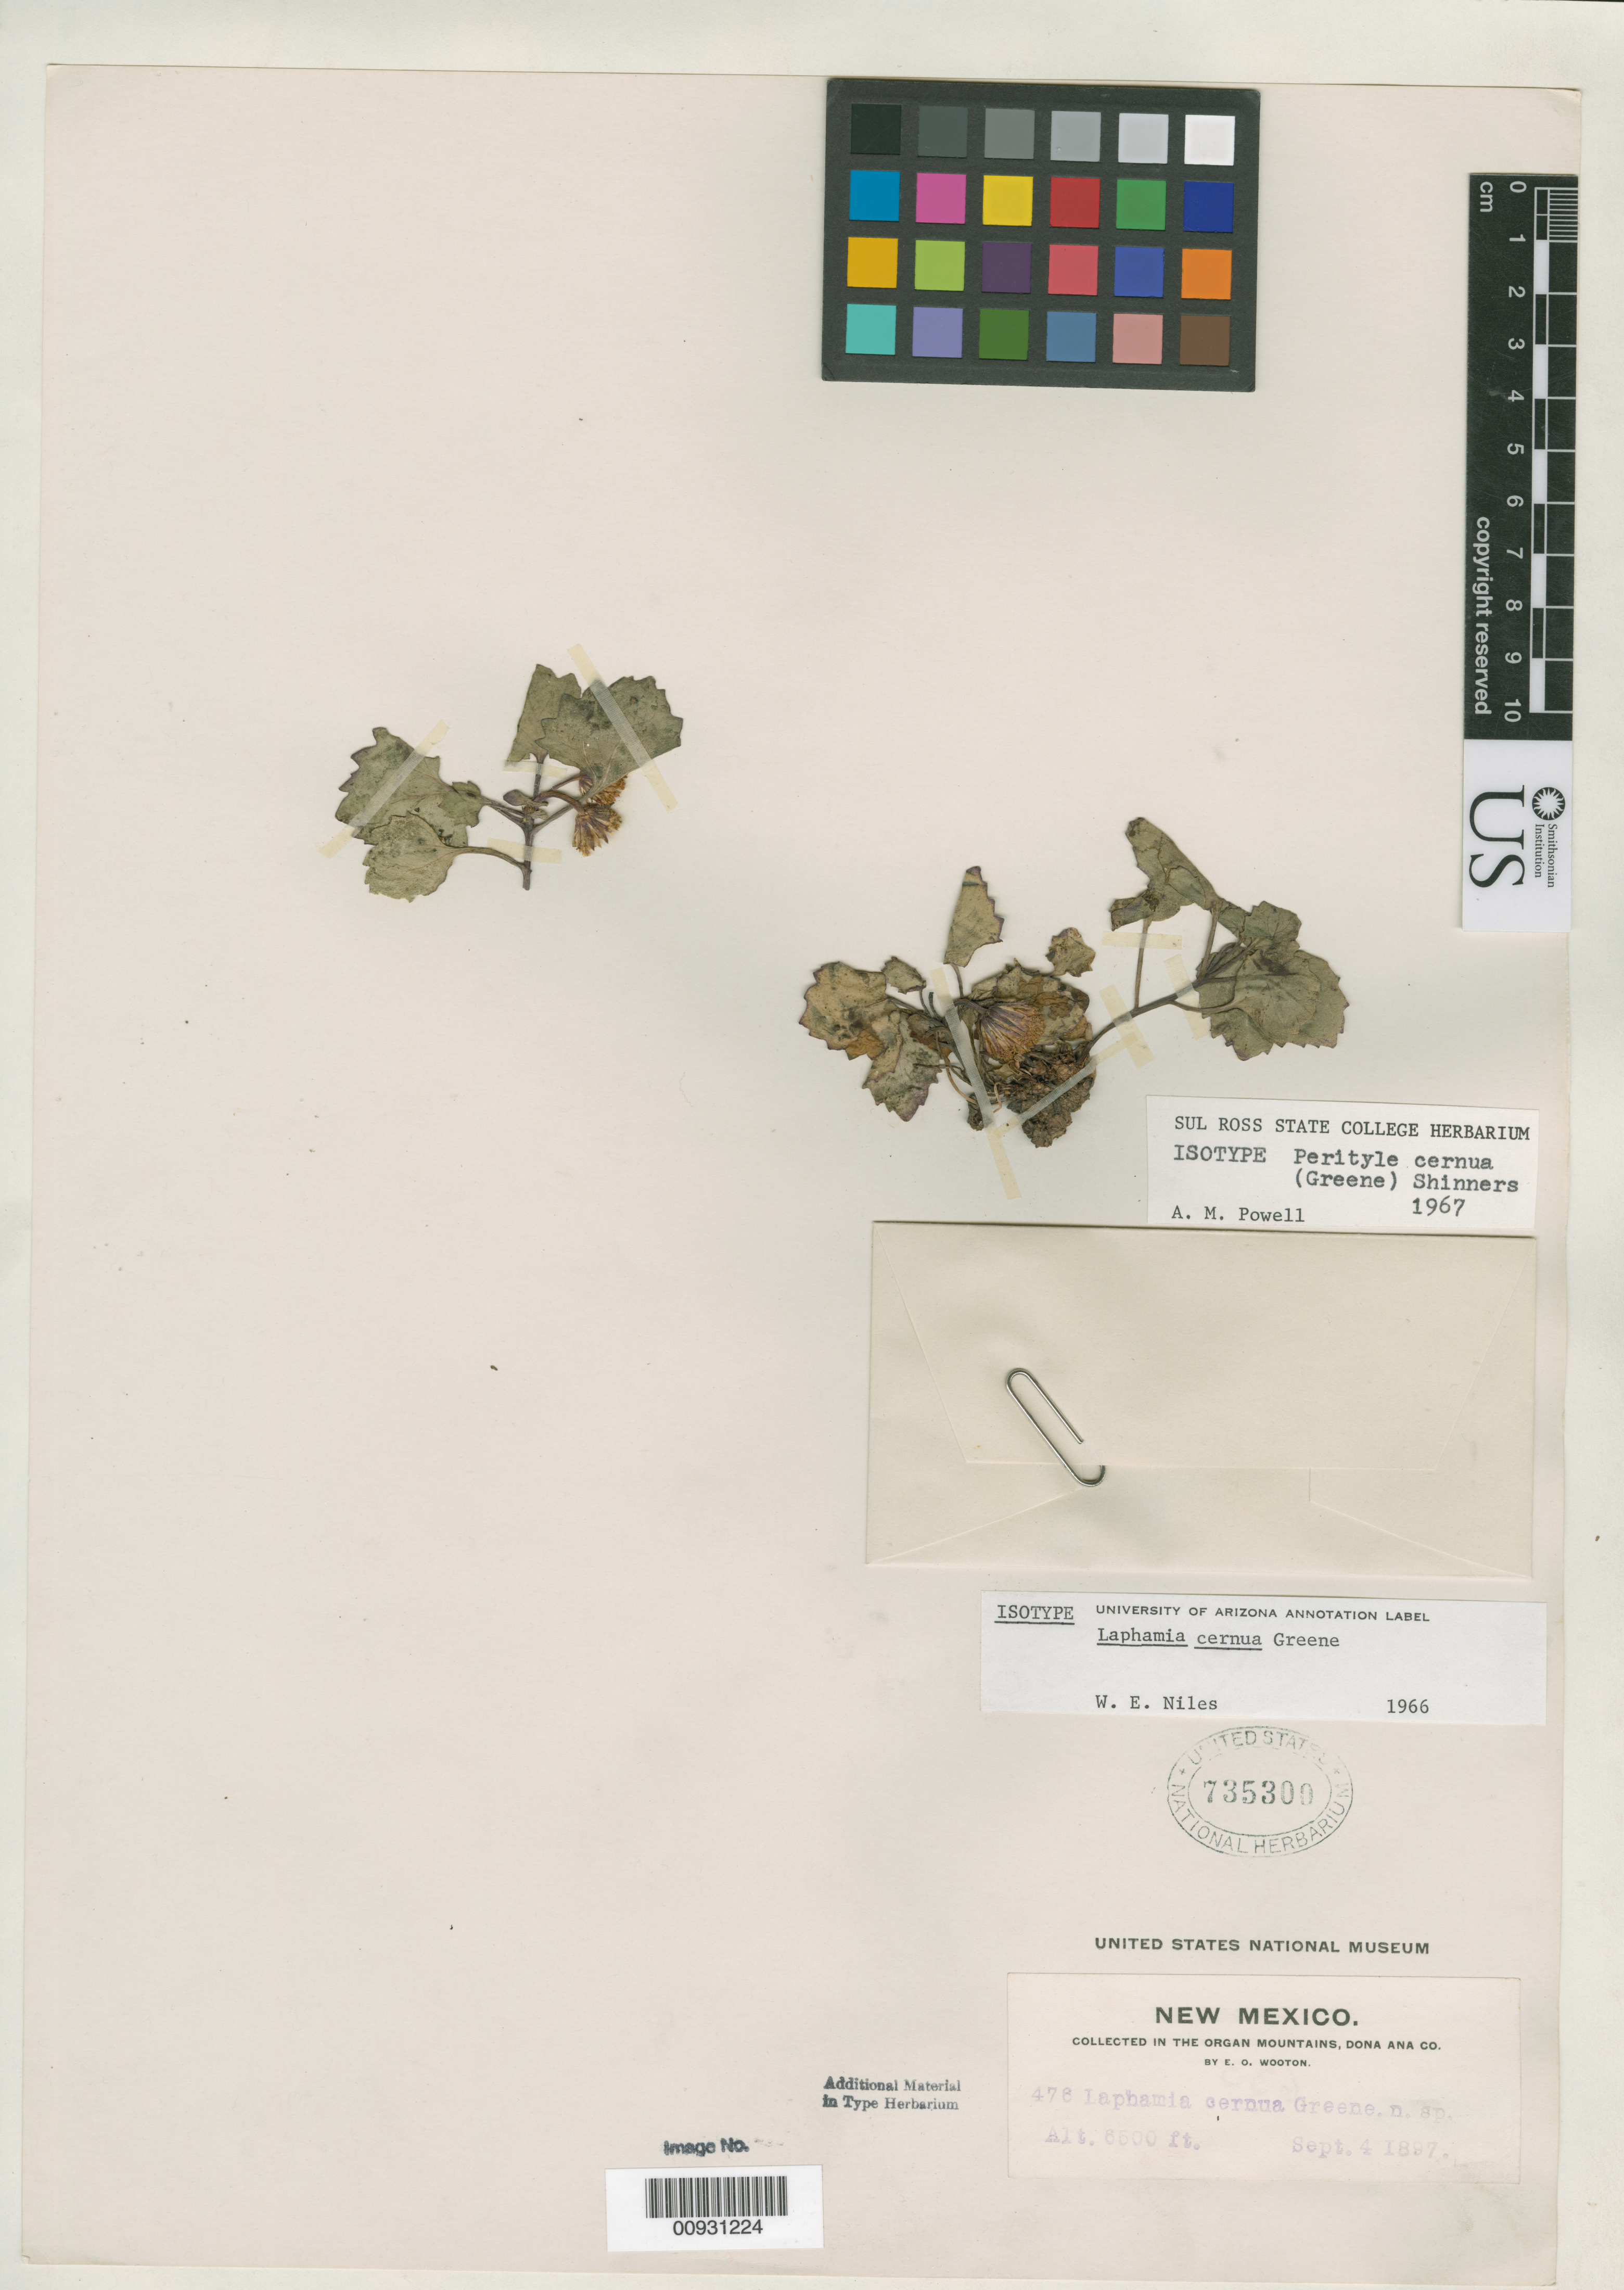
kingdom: Plantae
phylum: Tracheophyta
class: Magnoliopsida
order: Asterales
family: Asteraceae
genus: Laphamia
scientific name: Laphamia cernua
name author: Greene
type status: Isotype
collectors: E. O. Wooton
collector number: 476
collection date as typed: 04 Sep 1897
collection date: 1897-09-04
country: United States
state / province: New Mexico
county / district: Dona Ana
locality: Organ Mountains.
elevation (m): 1981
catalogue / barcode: US 735300